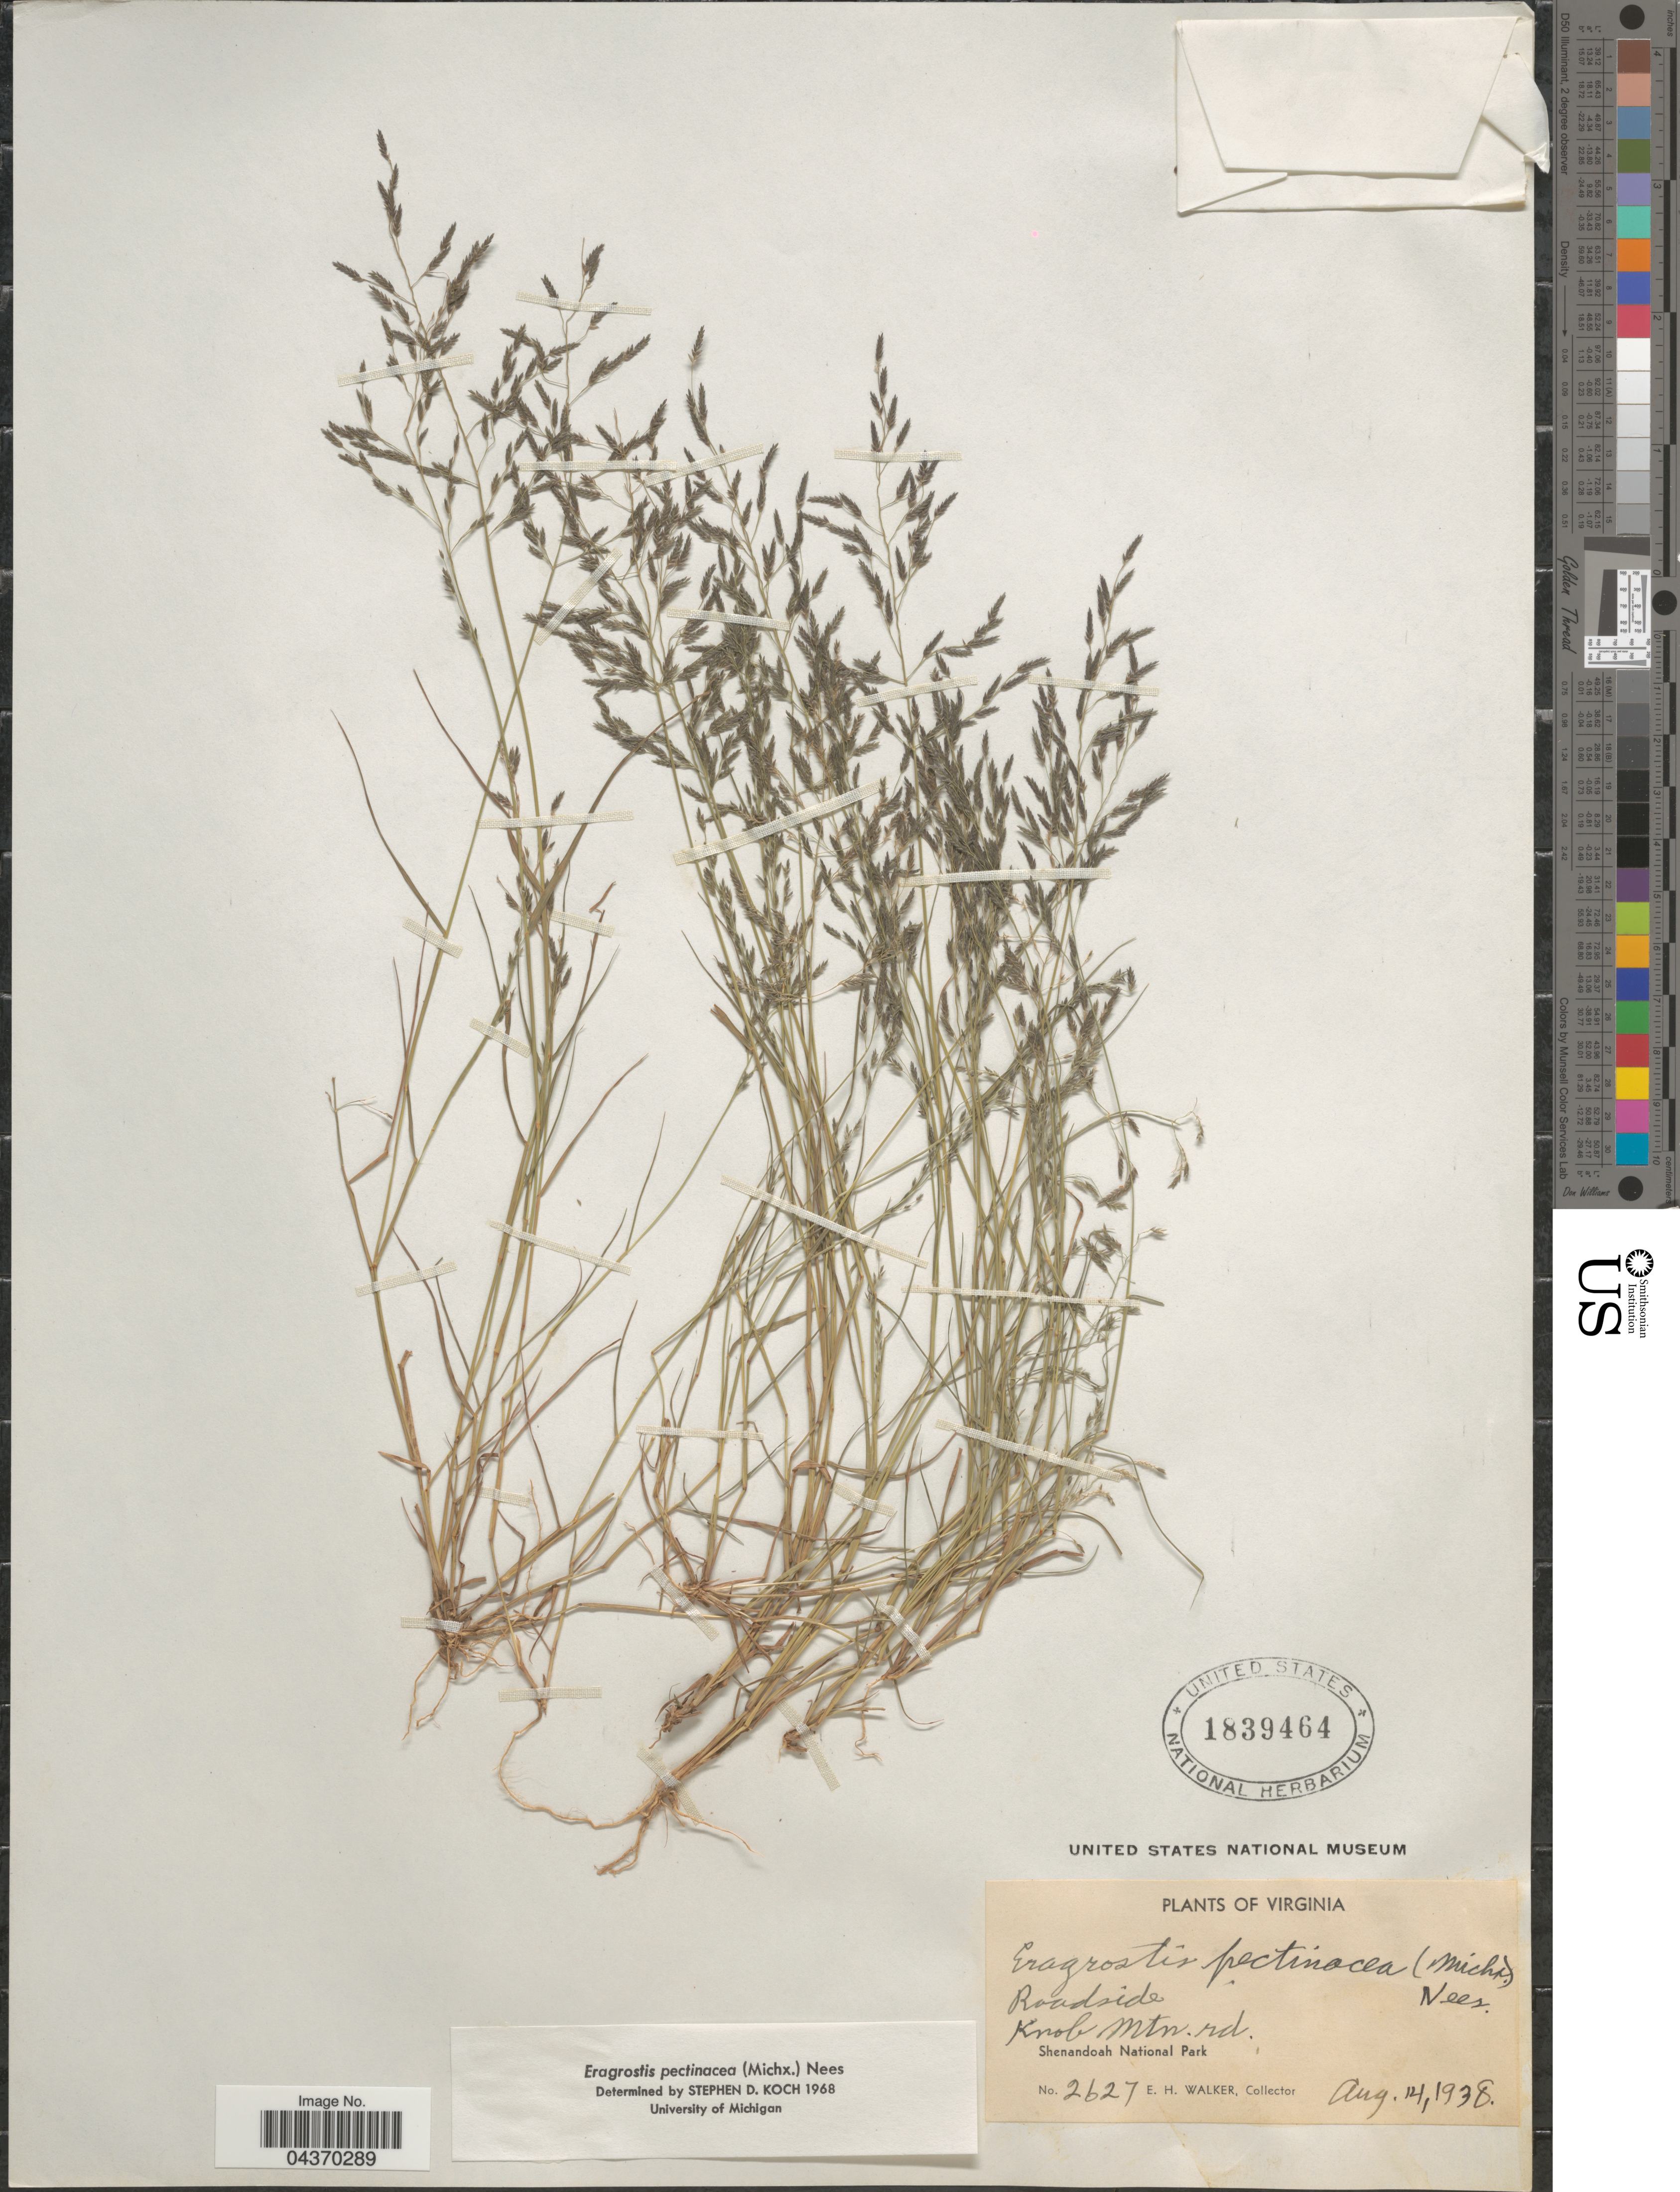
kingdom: Plantae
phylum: Tracheophyta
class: Liliopsida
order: Poales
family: Poaceae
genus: Eragrostis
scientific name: Eragrostis pectinacea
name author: (Michx.) Nees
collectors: E. H. Walker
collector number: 2627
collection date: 1938-08-14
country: United States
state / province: Virginia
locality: Roadside. Knob Mtn. rd. Shenandoah National Park.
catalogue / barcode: US 1839464